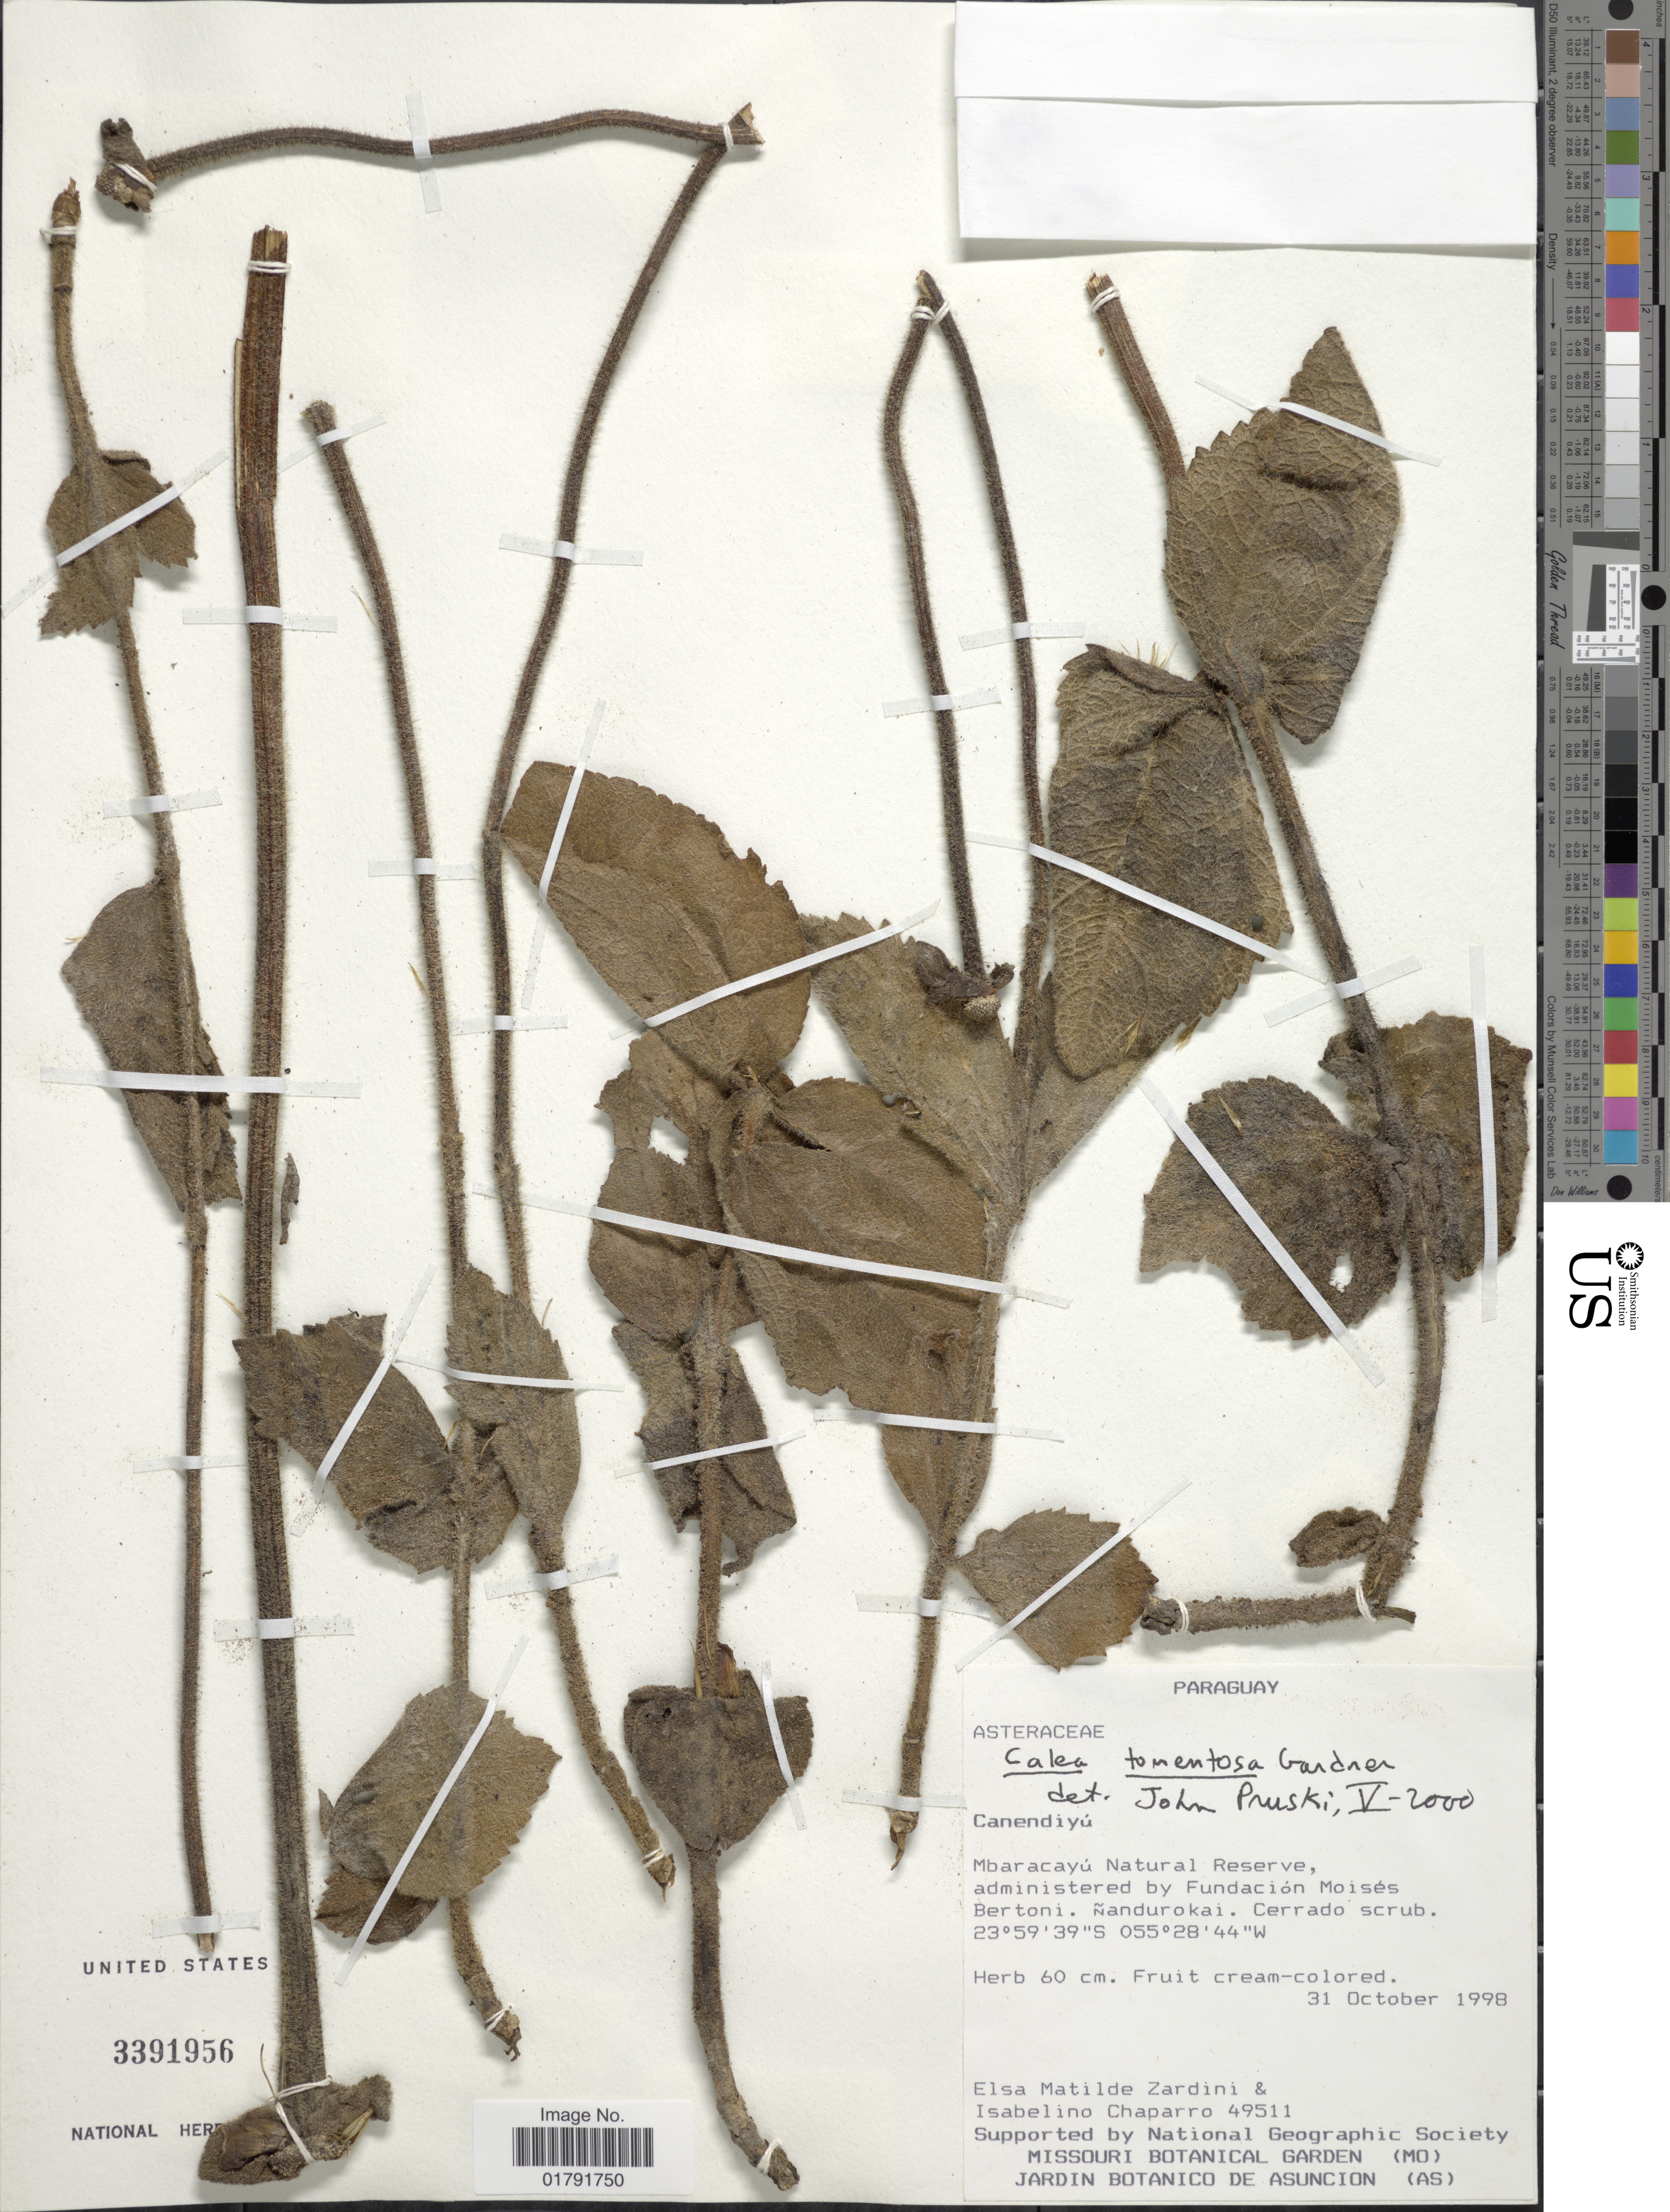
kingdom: Plantae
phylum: Tracheophyta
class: Magnoliopsida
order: Asterales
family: Asteraceae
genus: Calea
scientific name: Calea tomentosa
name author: Gardner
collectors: E. M. Zardini & I. Chaparro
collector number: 49511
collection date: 1998-10-31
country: Paraguay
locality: Canendiyú, Mbaracayú Natural Reserve, administered by Fundacion Moises Bertoni, Nandurokai.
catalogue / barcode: US 3391956